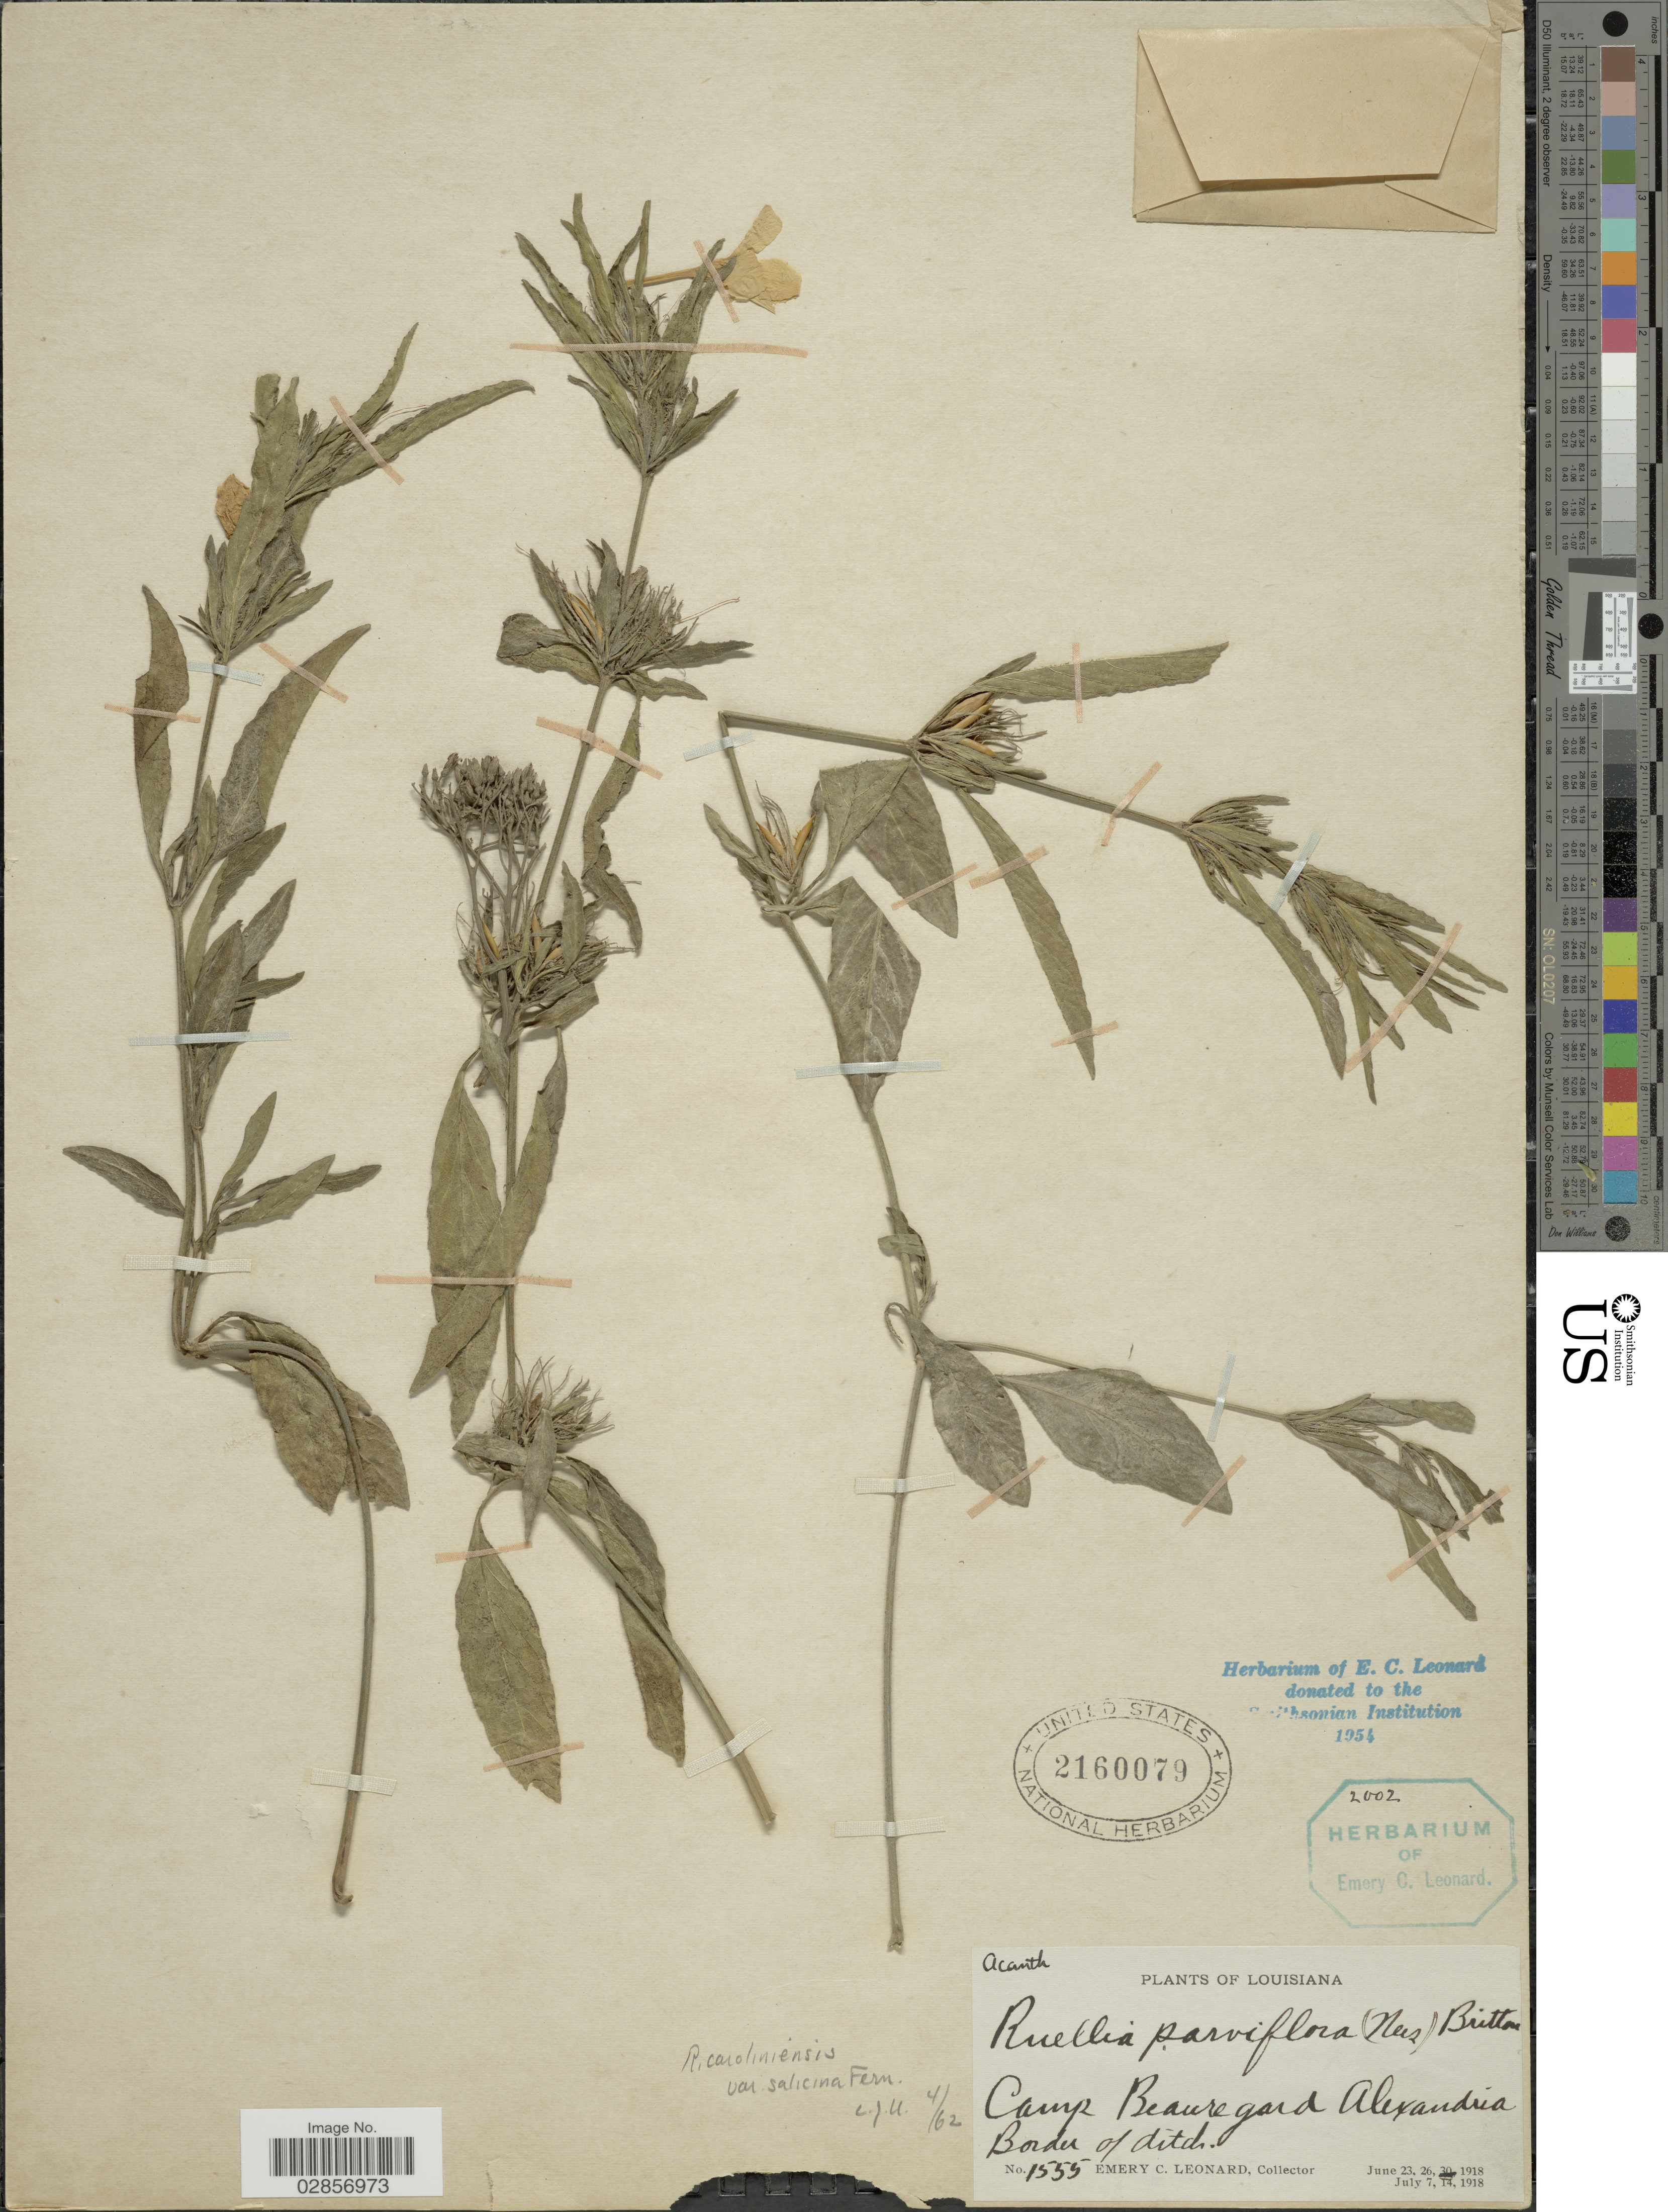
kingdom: Plantae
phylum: Tracheophyta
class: Magnoliopsida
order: Lamiales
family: Acanthaceae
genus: Ruellia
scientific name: Ruellia caroliniensis var. salicina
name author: Fernald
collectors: E. C. Leonard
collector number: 1555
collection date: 1918-06-30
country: United States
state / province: Louisiana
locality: Camp Beauregard Alexandria Border of ditch.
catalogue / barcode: US 2160079